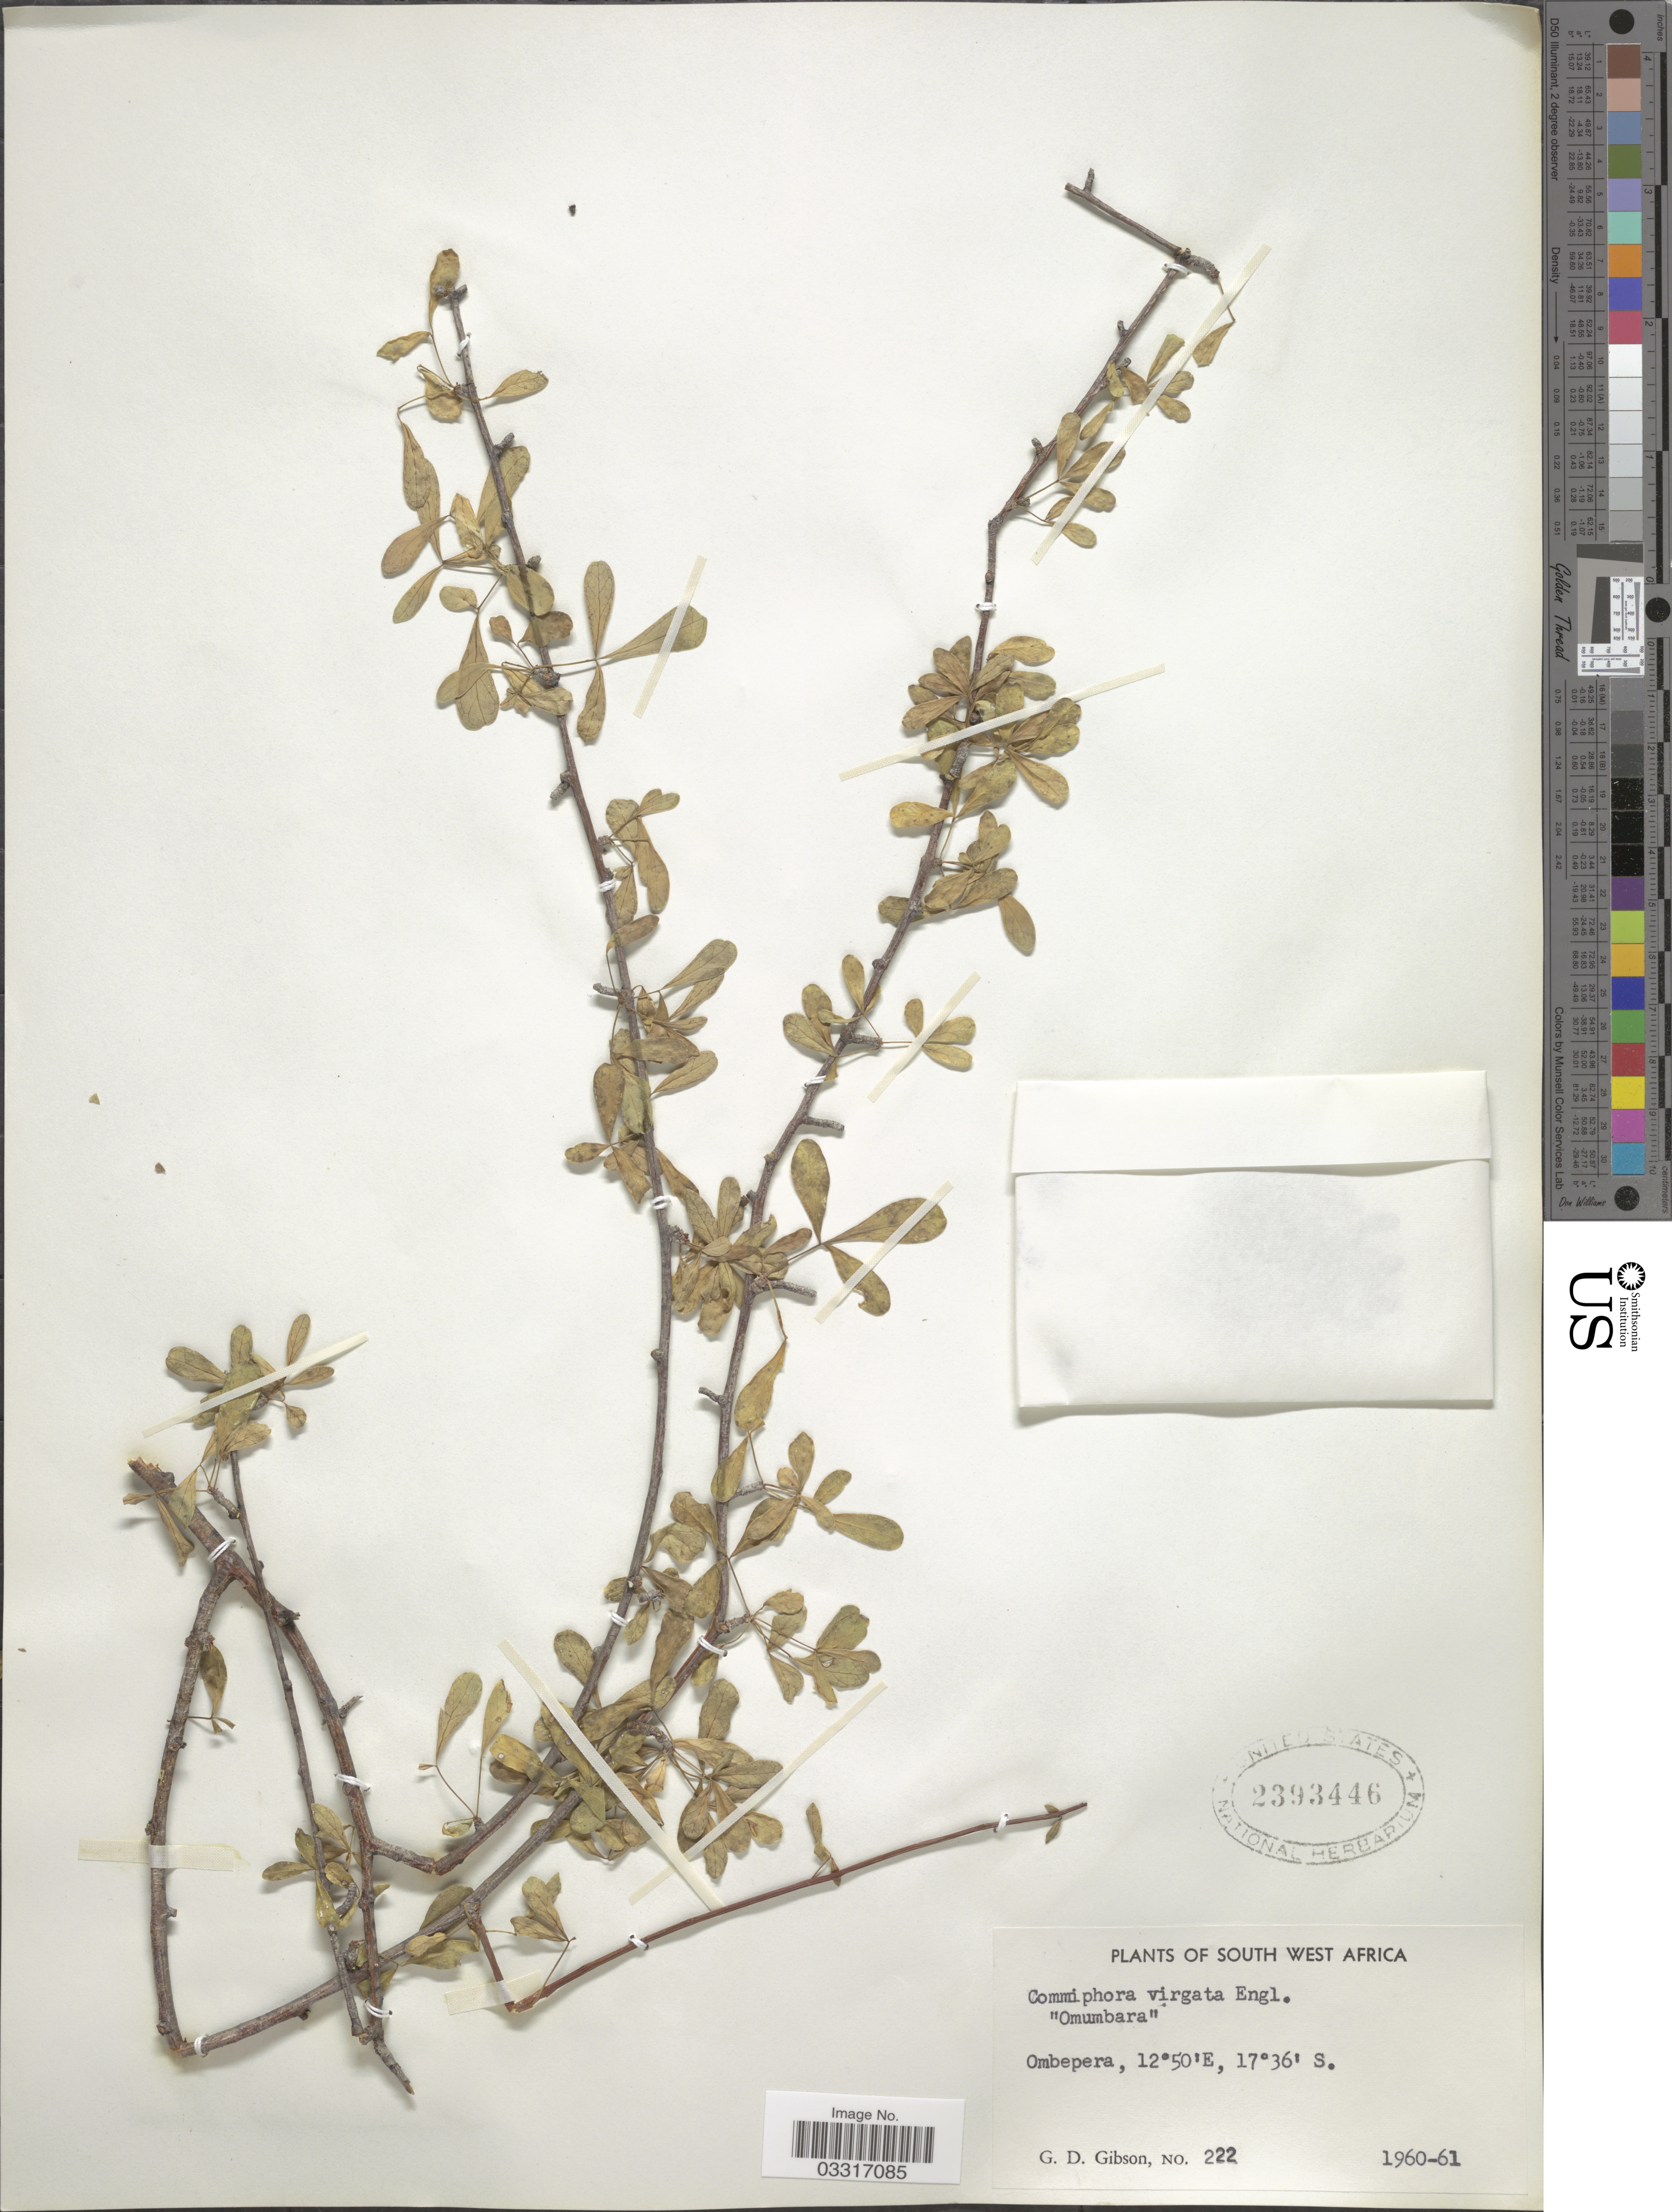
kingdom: Plantae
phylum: Tracheophyta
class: Magnoliopsida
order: Sapindales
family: Burseraceae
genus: Commiphora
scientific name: Commiphora virgata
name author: Engl.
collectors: G. D. Gibson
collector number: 222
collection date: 1960/1961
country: Namibia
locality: South West Africa. Ombepera.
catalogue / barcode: US 2393446